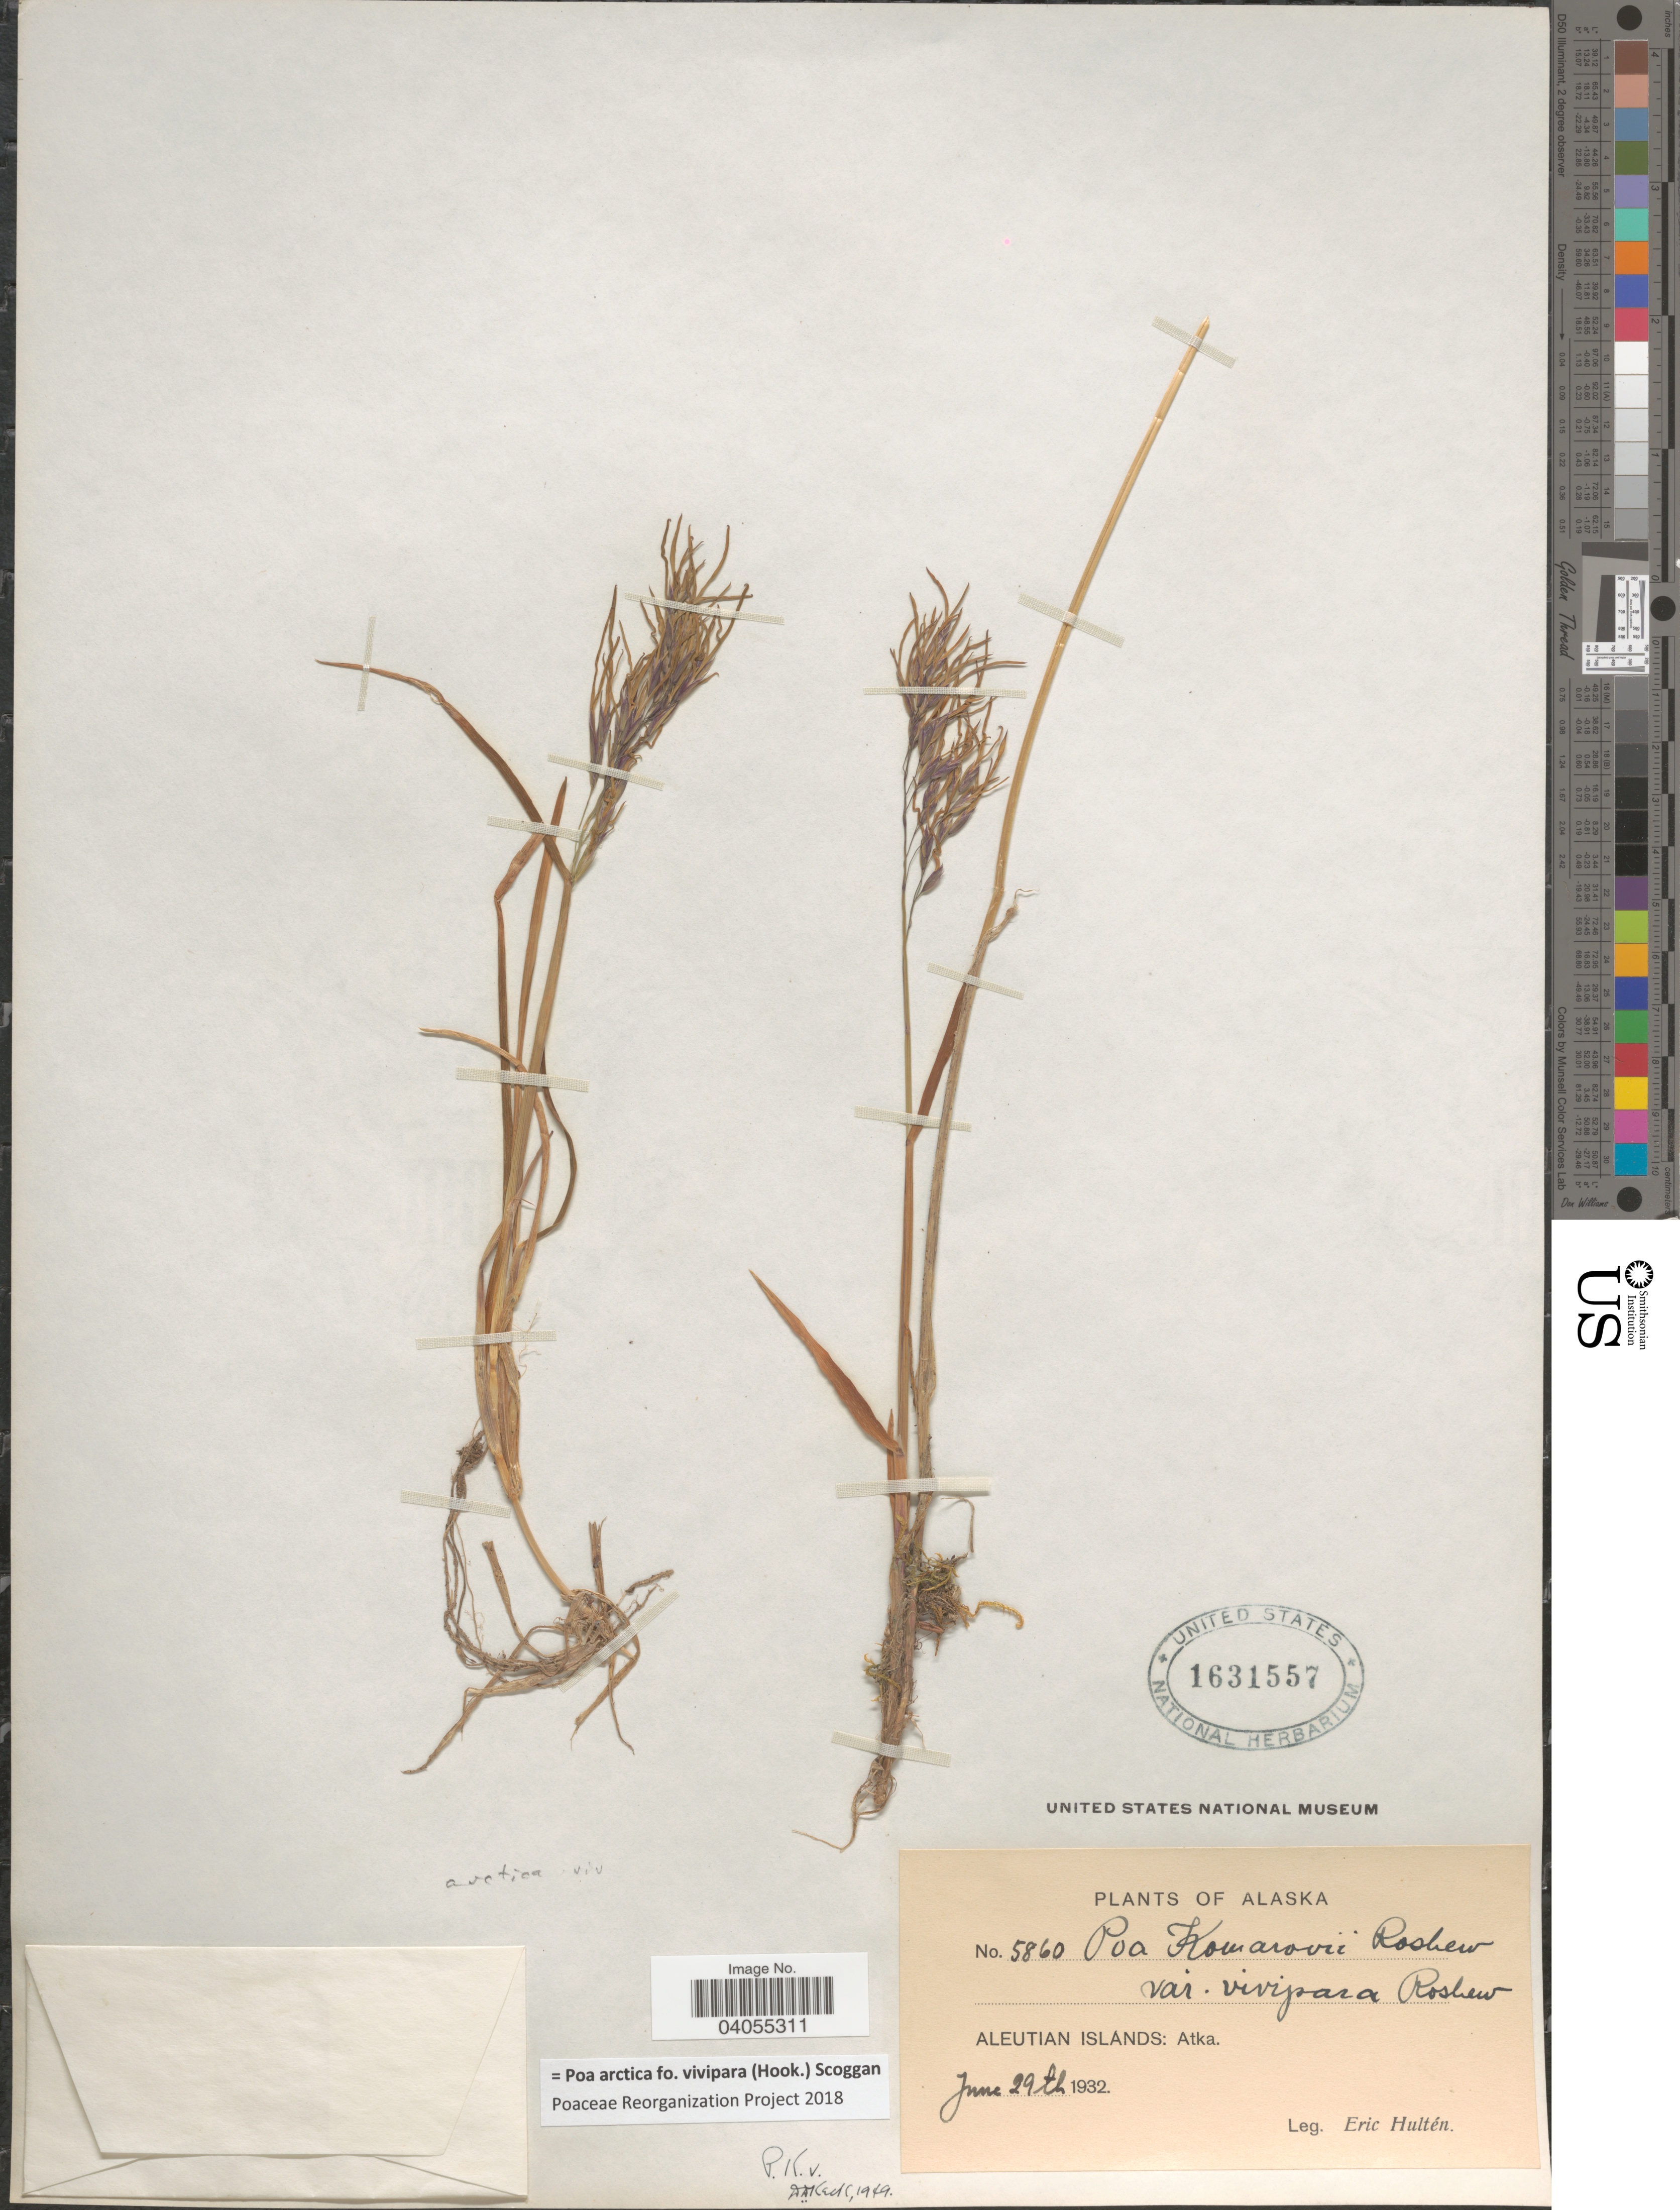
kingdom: Plantae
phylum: Tracheophyta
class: Liliopsida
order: Poales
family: Poaceae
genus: Poa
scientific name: Poa arctica f. vivipara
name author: (Hook.) Scoggan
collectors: E. G. Hultén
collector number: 5860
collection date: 1932-06-29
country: United States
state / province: Alaska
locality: Aleutian Islands: Atka.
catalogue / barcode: US 1631557